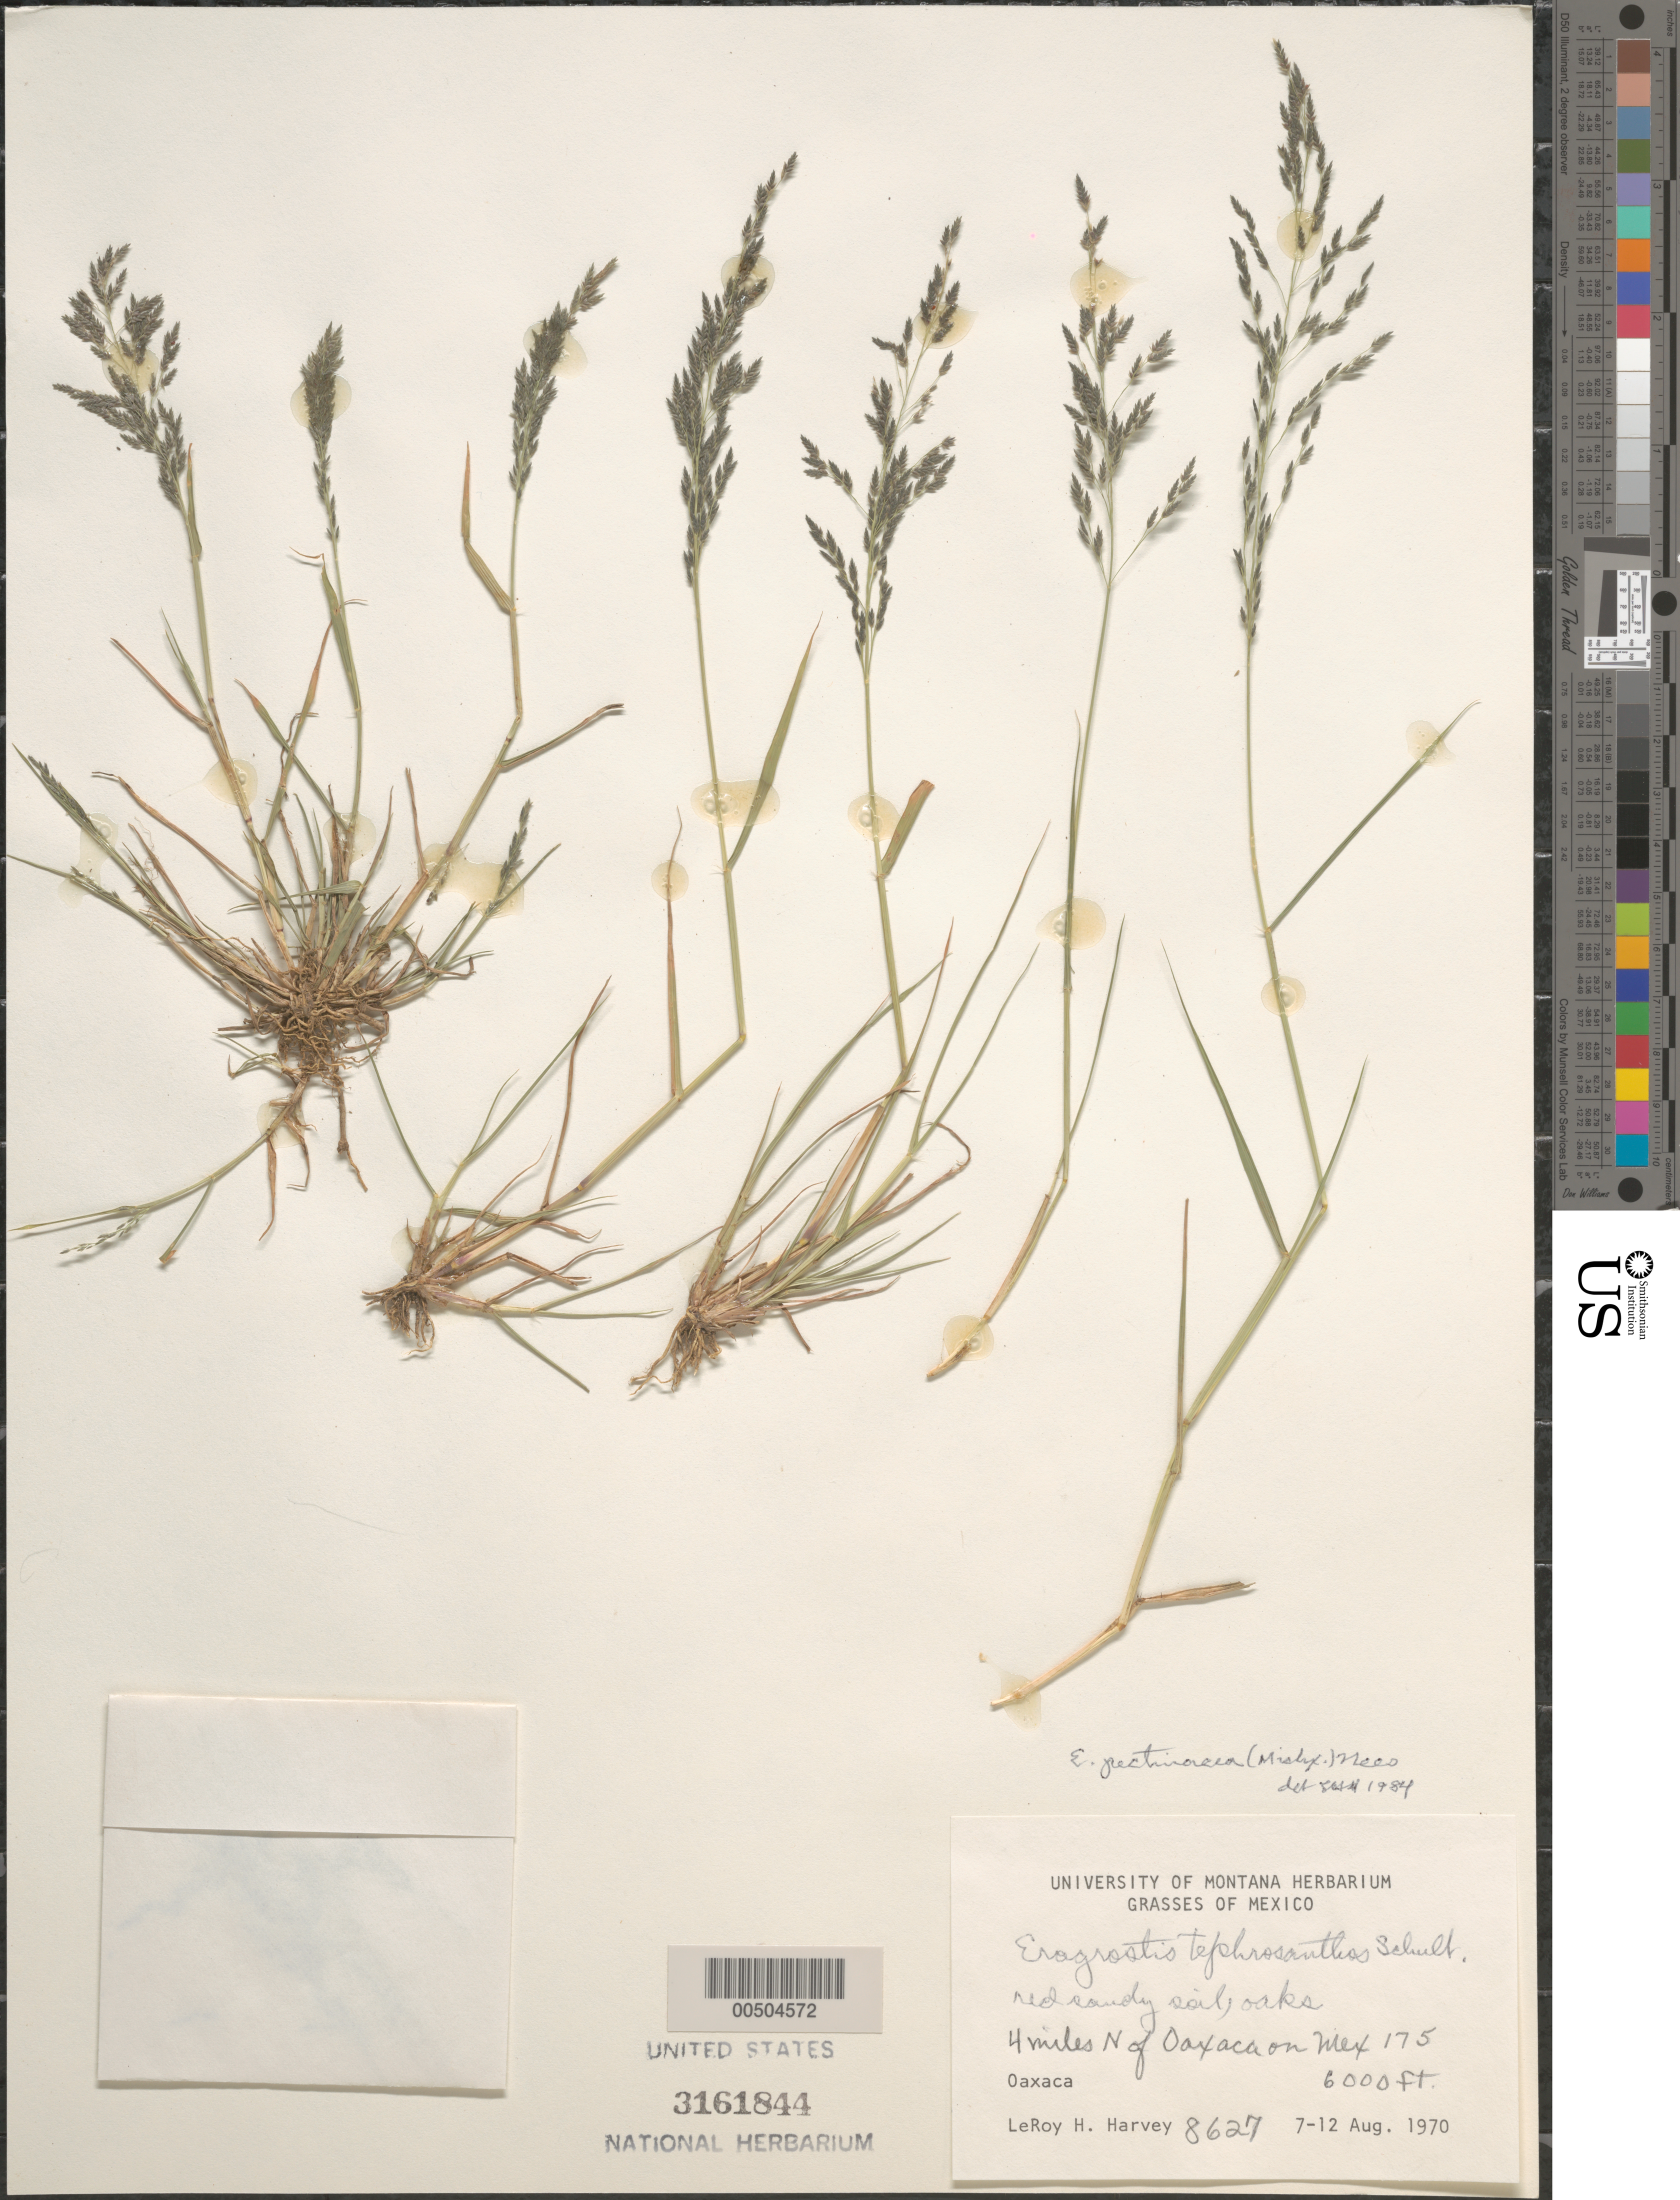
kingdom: Plantae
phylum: Tracheophyta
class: Liliopsida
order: Poales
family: Poaceae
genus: Eragrostis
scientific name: Eragrostis pectinacea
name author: (Michx.) Nees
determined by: Harvey, L. H.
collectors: L. H. Harvey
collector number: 8627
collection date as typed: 7 Aug 1970 to 12 Aug 1970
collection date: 1970-08-07/1970-08-12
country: Mexico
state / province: Oaxaca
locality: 4 mi N of Oaxaca on Mex 175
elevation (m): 1829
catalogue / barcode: US 3161844